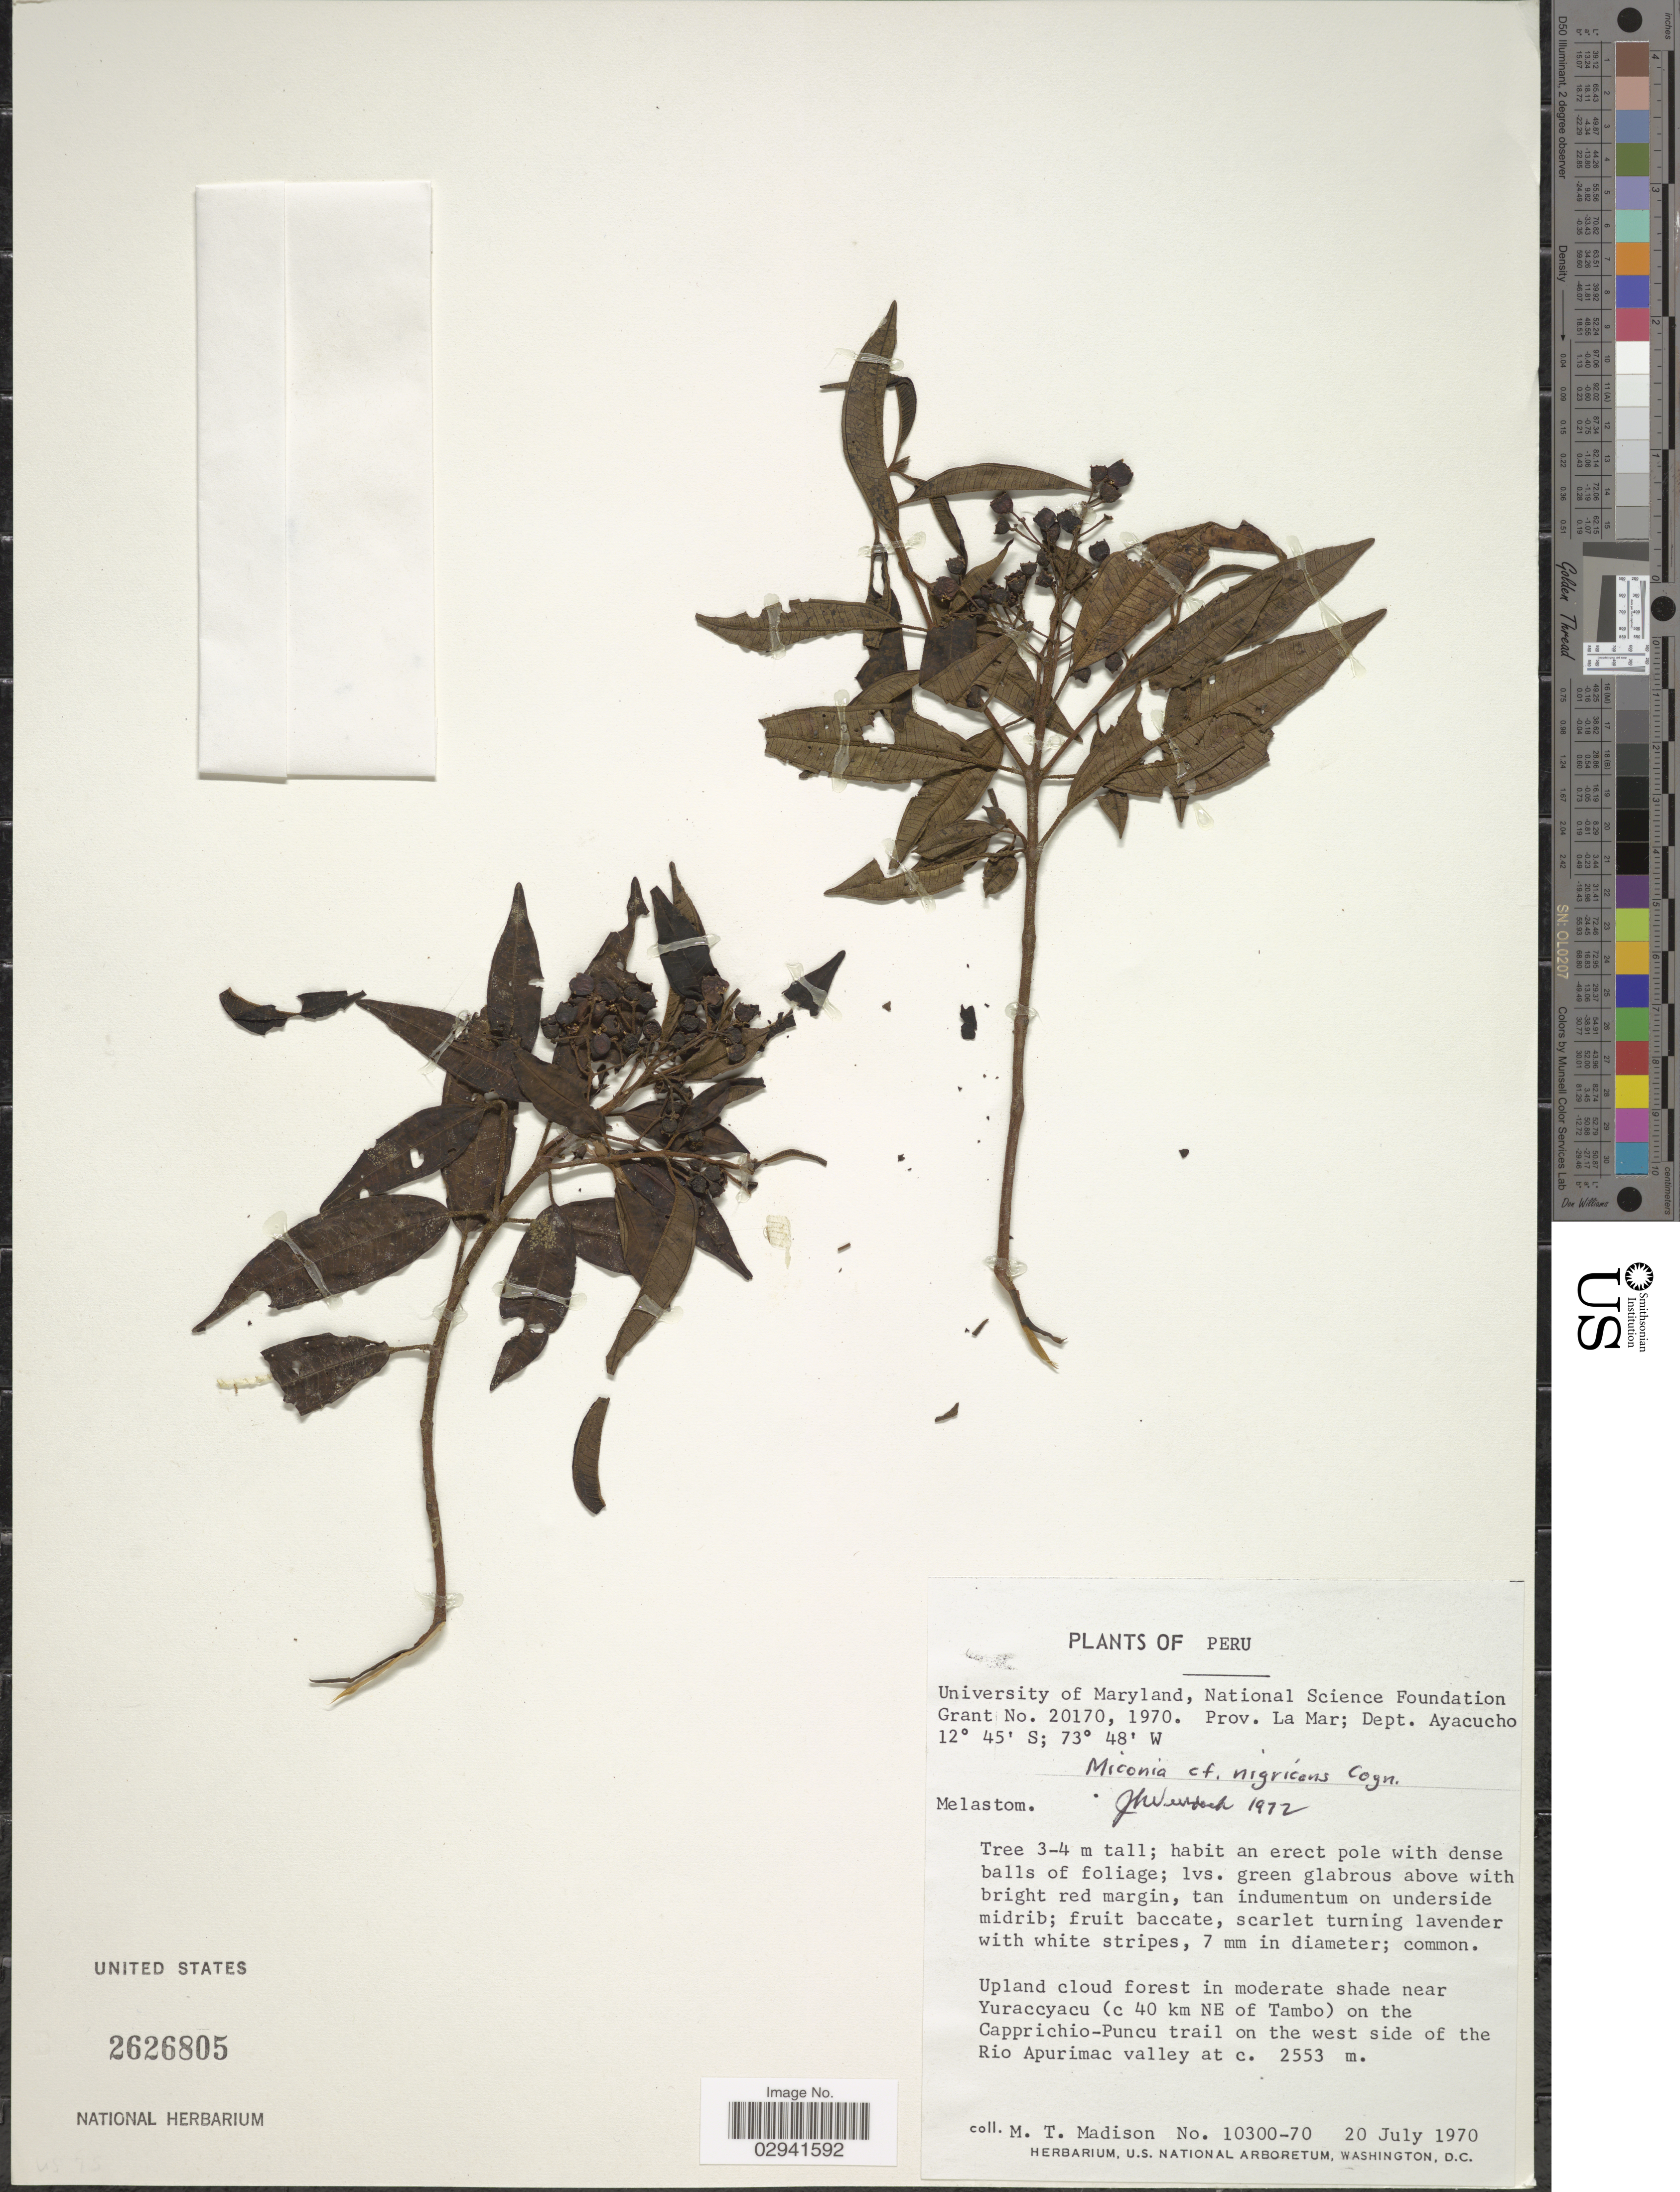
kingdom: Plantae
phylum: Tracheophyta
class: Magnoliopsida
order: Myrtales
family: Melastomataceae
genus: Miconia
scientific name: Miconia nigricans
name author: Cogn.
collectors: M. T. Madison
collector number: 10300-70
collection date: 1970-07-20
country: Peru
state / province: Ayacucho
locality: Prov. La Mar; Dept. Ayacucho. Upland cloud forest near Yuraccyacu (c 40 km NE of Tambo) on the Capprichio-Puncu trail on the west side of the Rio Apurimac valley.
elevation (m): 2553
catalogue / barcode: US 2626805